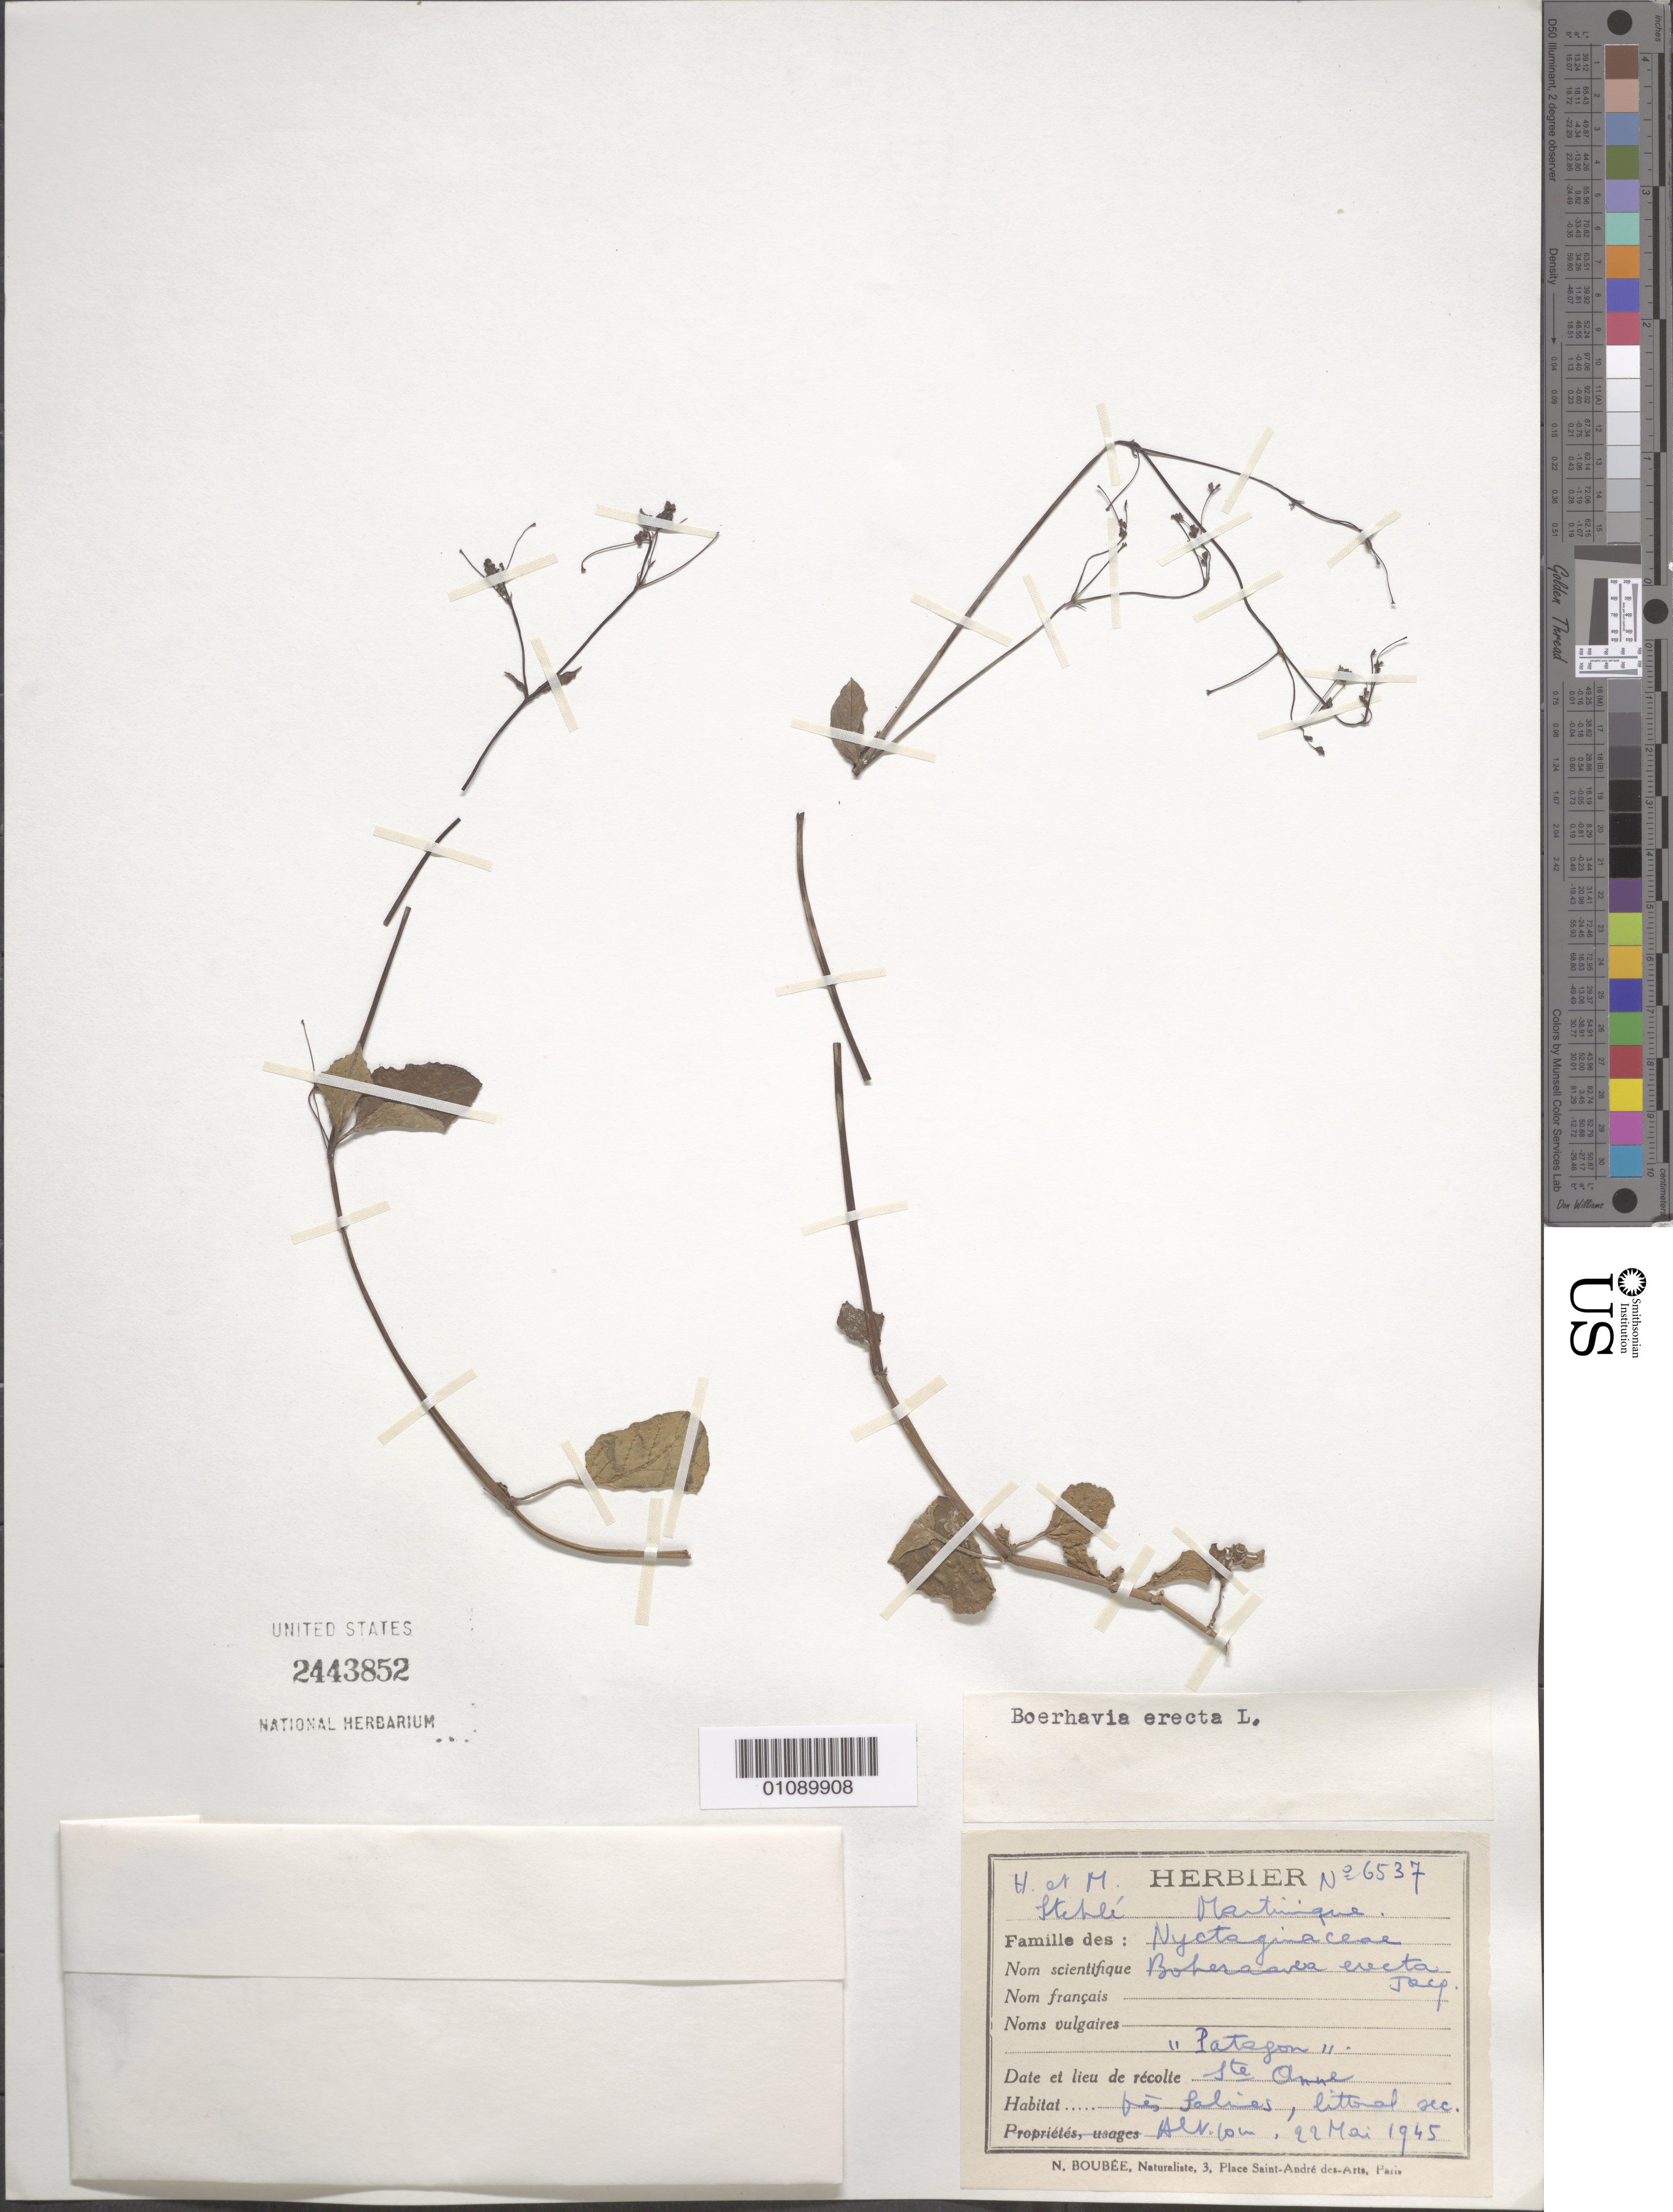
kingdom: Plantae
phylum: Tracheophyta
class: Magnoliopsida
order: Caryophyllales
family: Nyctaginaceae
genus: Boerhavia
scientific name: Boerhavia erecta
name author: L.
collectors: H. Stehlé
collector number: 6537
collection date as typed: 22 May 1945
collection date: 1945-05-22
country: Martinique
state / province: Le Marin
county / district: Sainte-Anne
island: Martinique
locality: Ste Anne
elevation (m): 10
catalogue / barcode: US 2443852